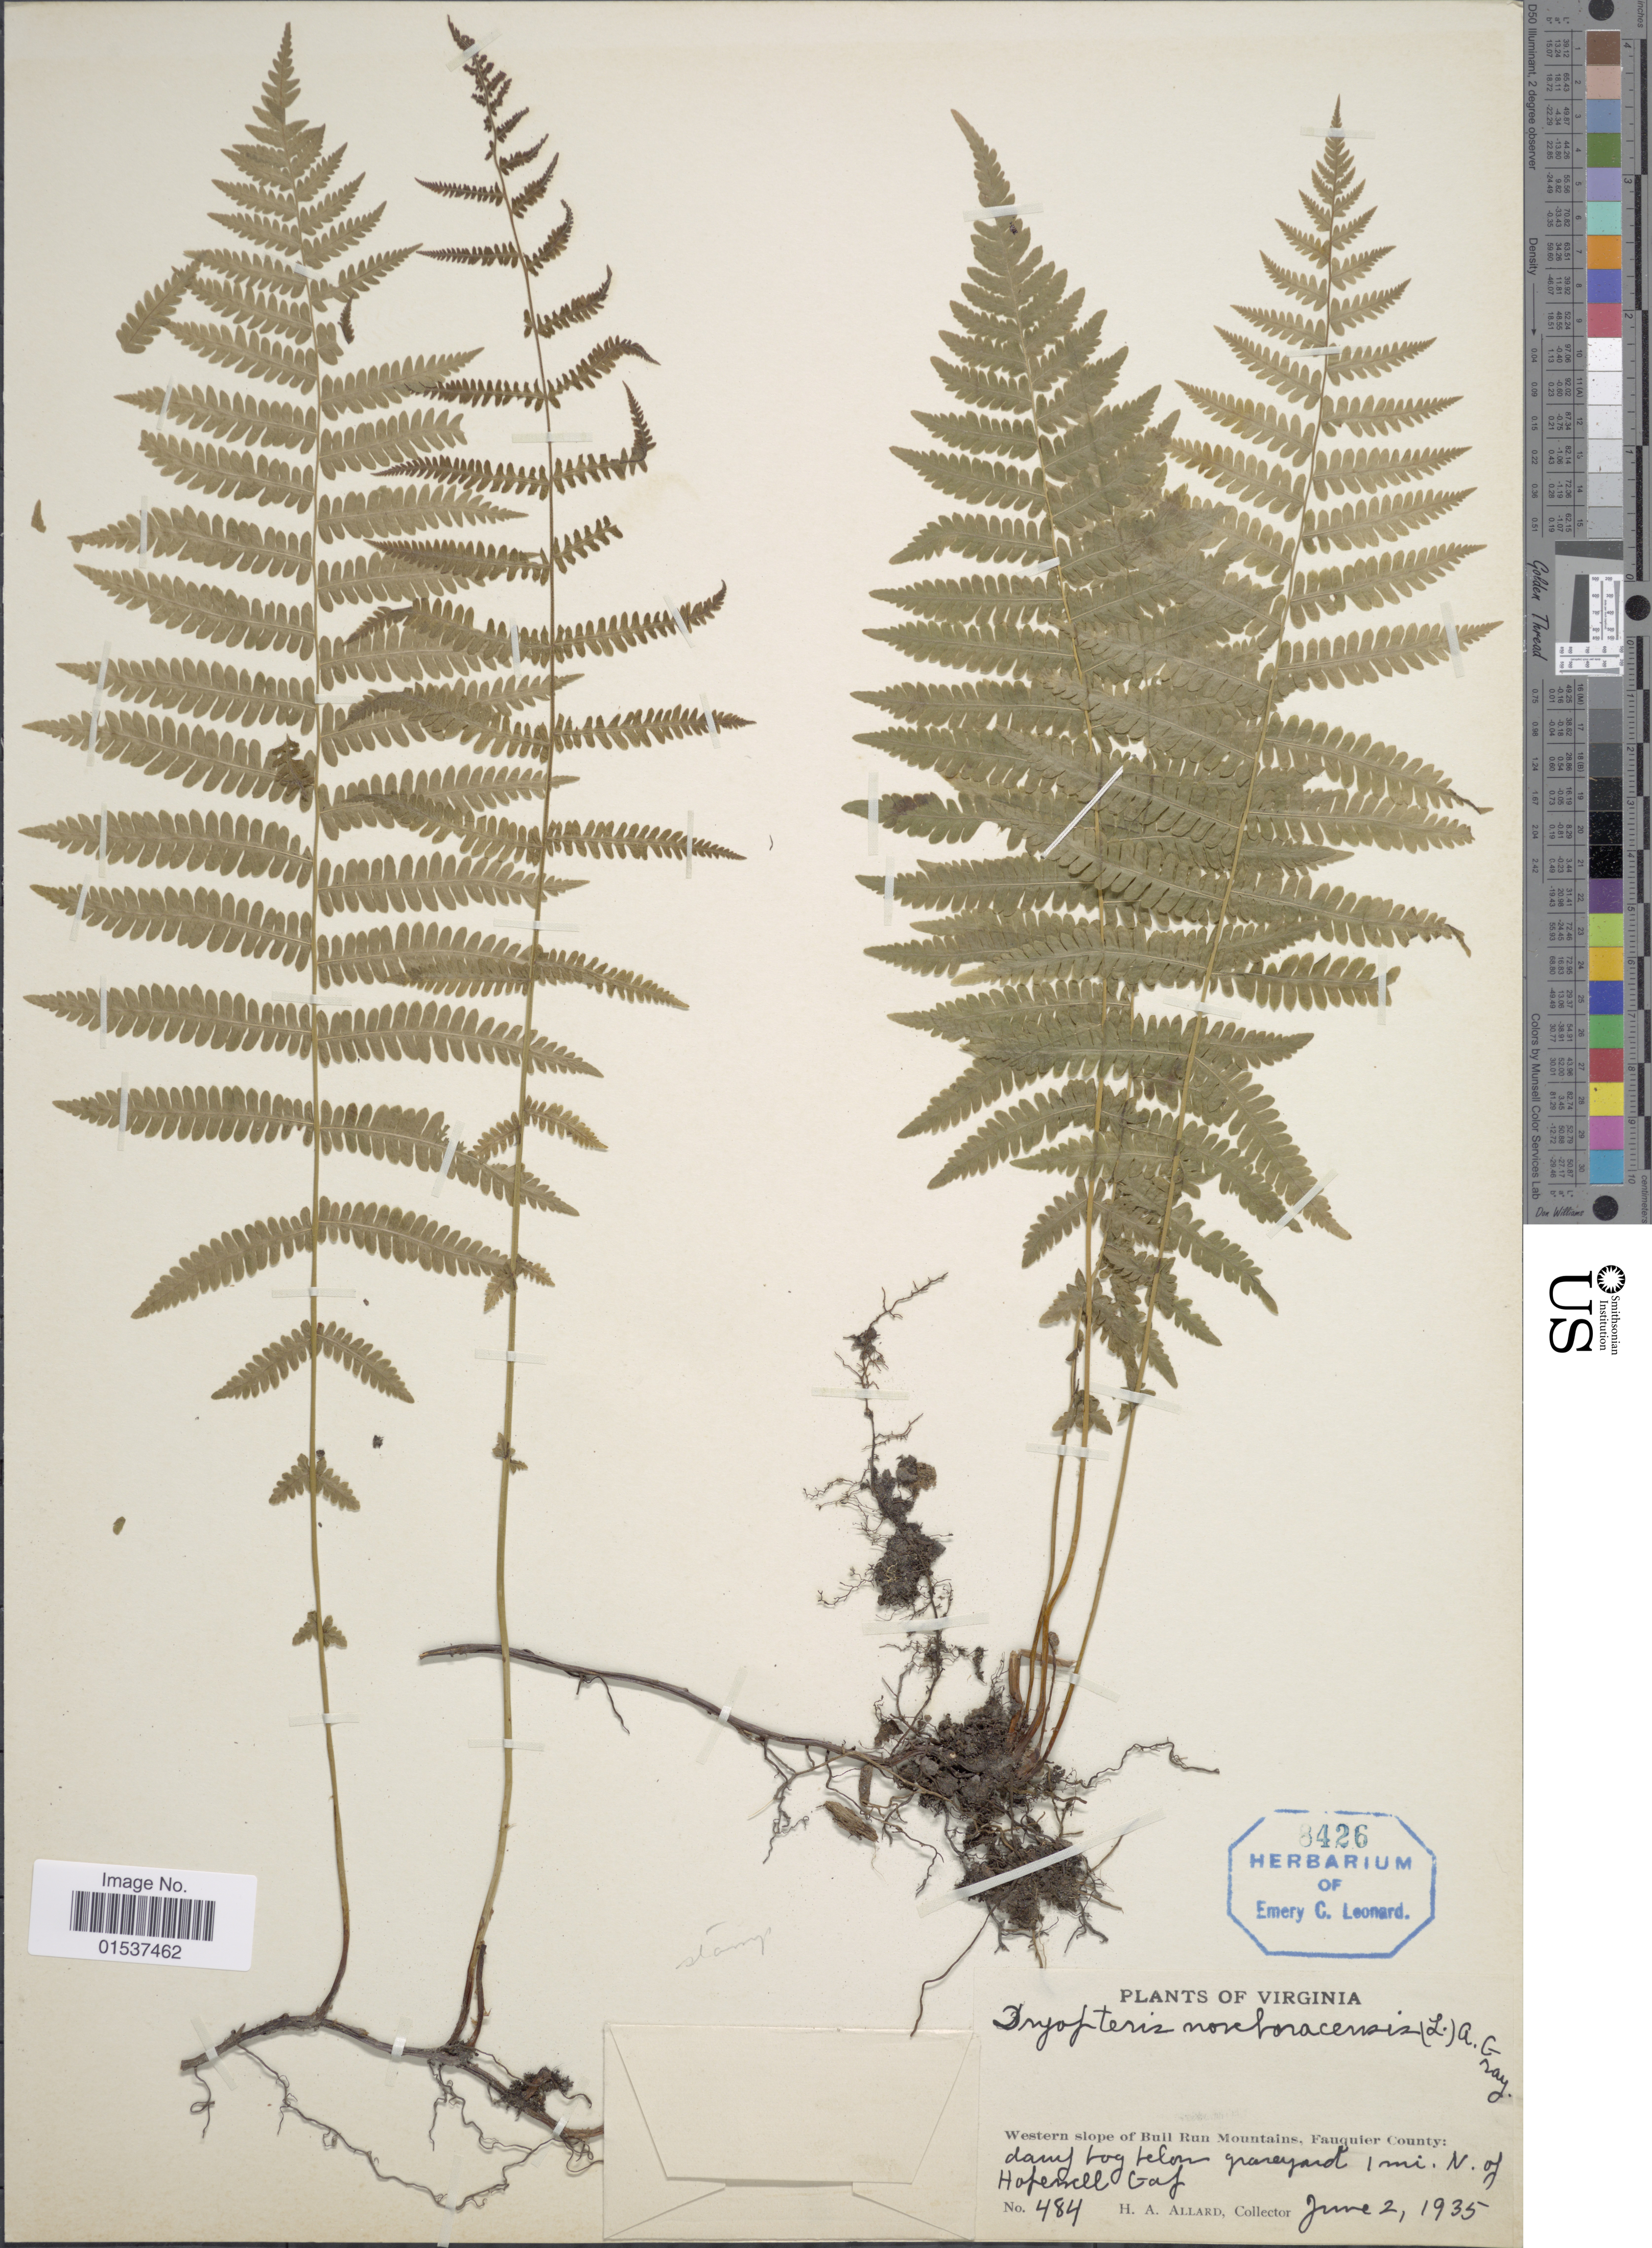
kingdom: Plantae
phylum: Tracheophyta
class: Polypodiopsida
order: Polypodiales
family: Thelypteridaceae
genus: Parathelypteris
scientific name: Parathelypteris noveboracensis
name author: (L.) Ching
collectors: H. A. Allard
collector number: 484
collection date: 1935-06-02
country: United States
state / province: Virginia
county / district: Fauquier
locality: Western slope of Bull Run Mountains, Fauquier County. 1 mi N. of Hopewell Gaf.